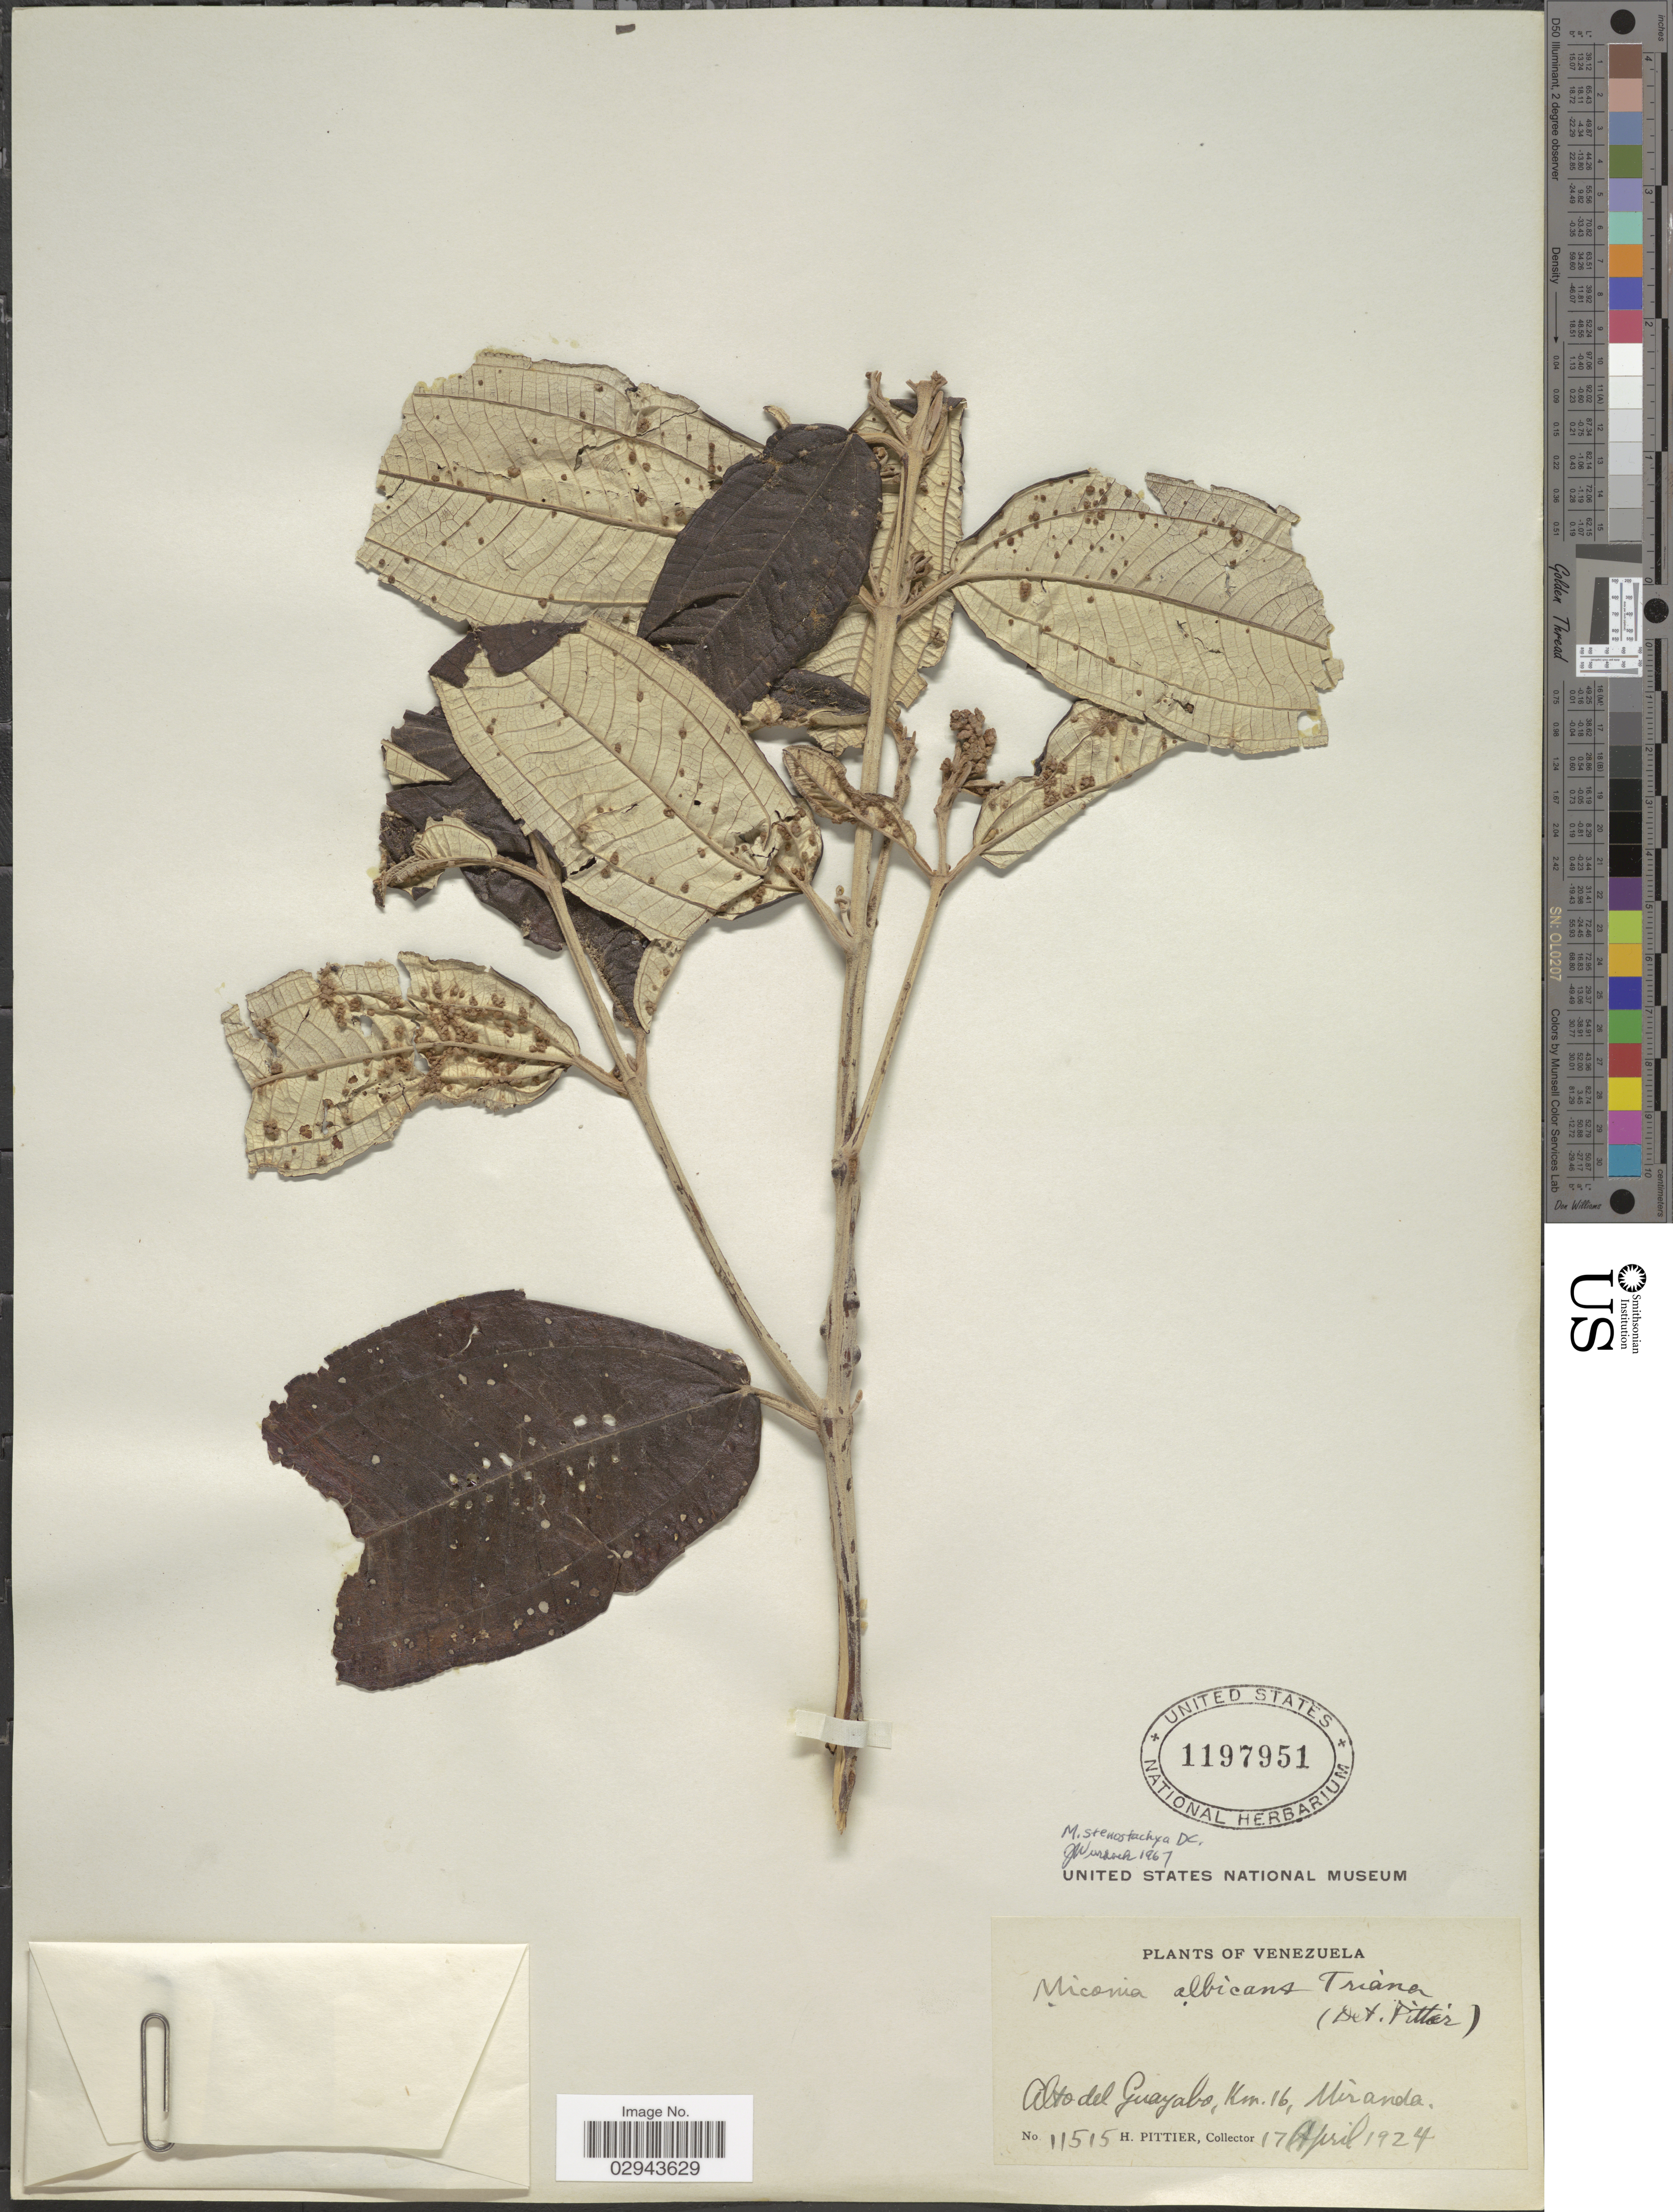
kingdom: Plantae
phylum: Tracheophyta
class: Magnoliopsida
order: Myrtales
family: Melastomataceae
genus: Miconia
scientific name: Miconia stenostachya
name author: DC.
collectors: H. F. Pittier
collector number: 11515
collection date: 1924-04-17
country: Venezuela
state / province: Miranda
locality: Alto del Guayabo, Km. 16.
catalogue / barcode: US 1197951